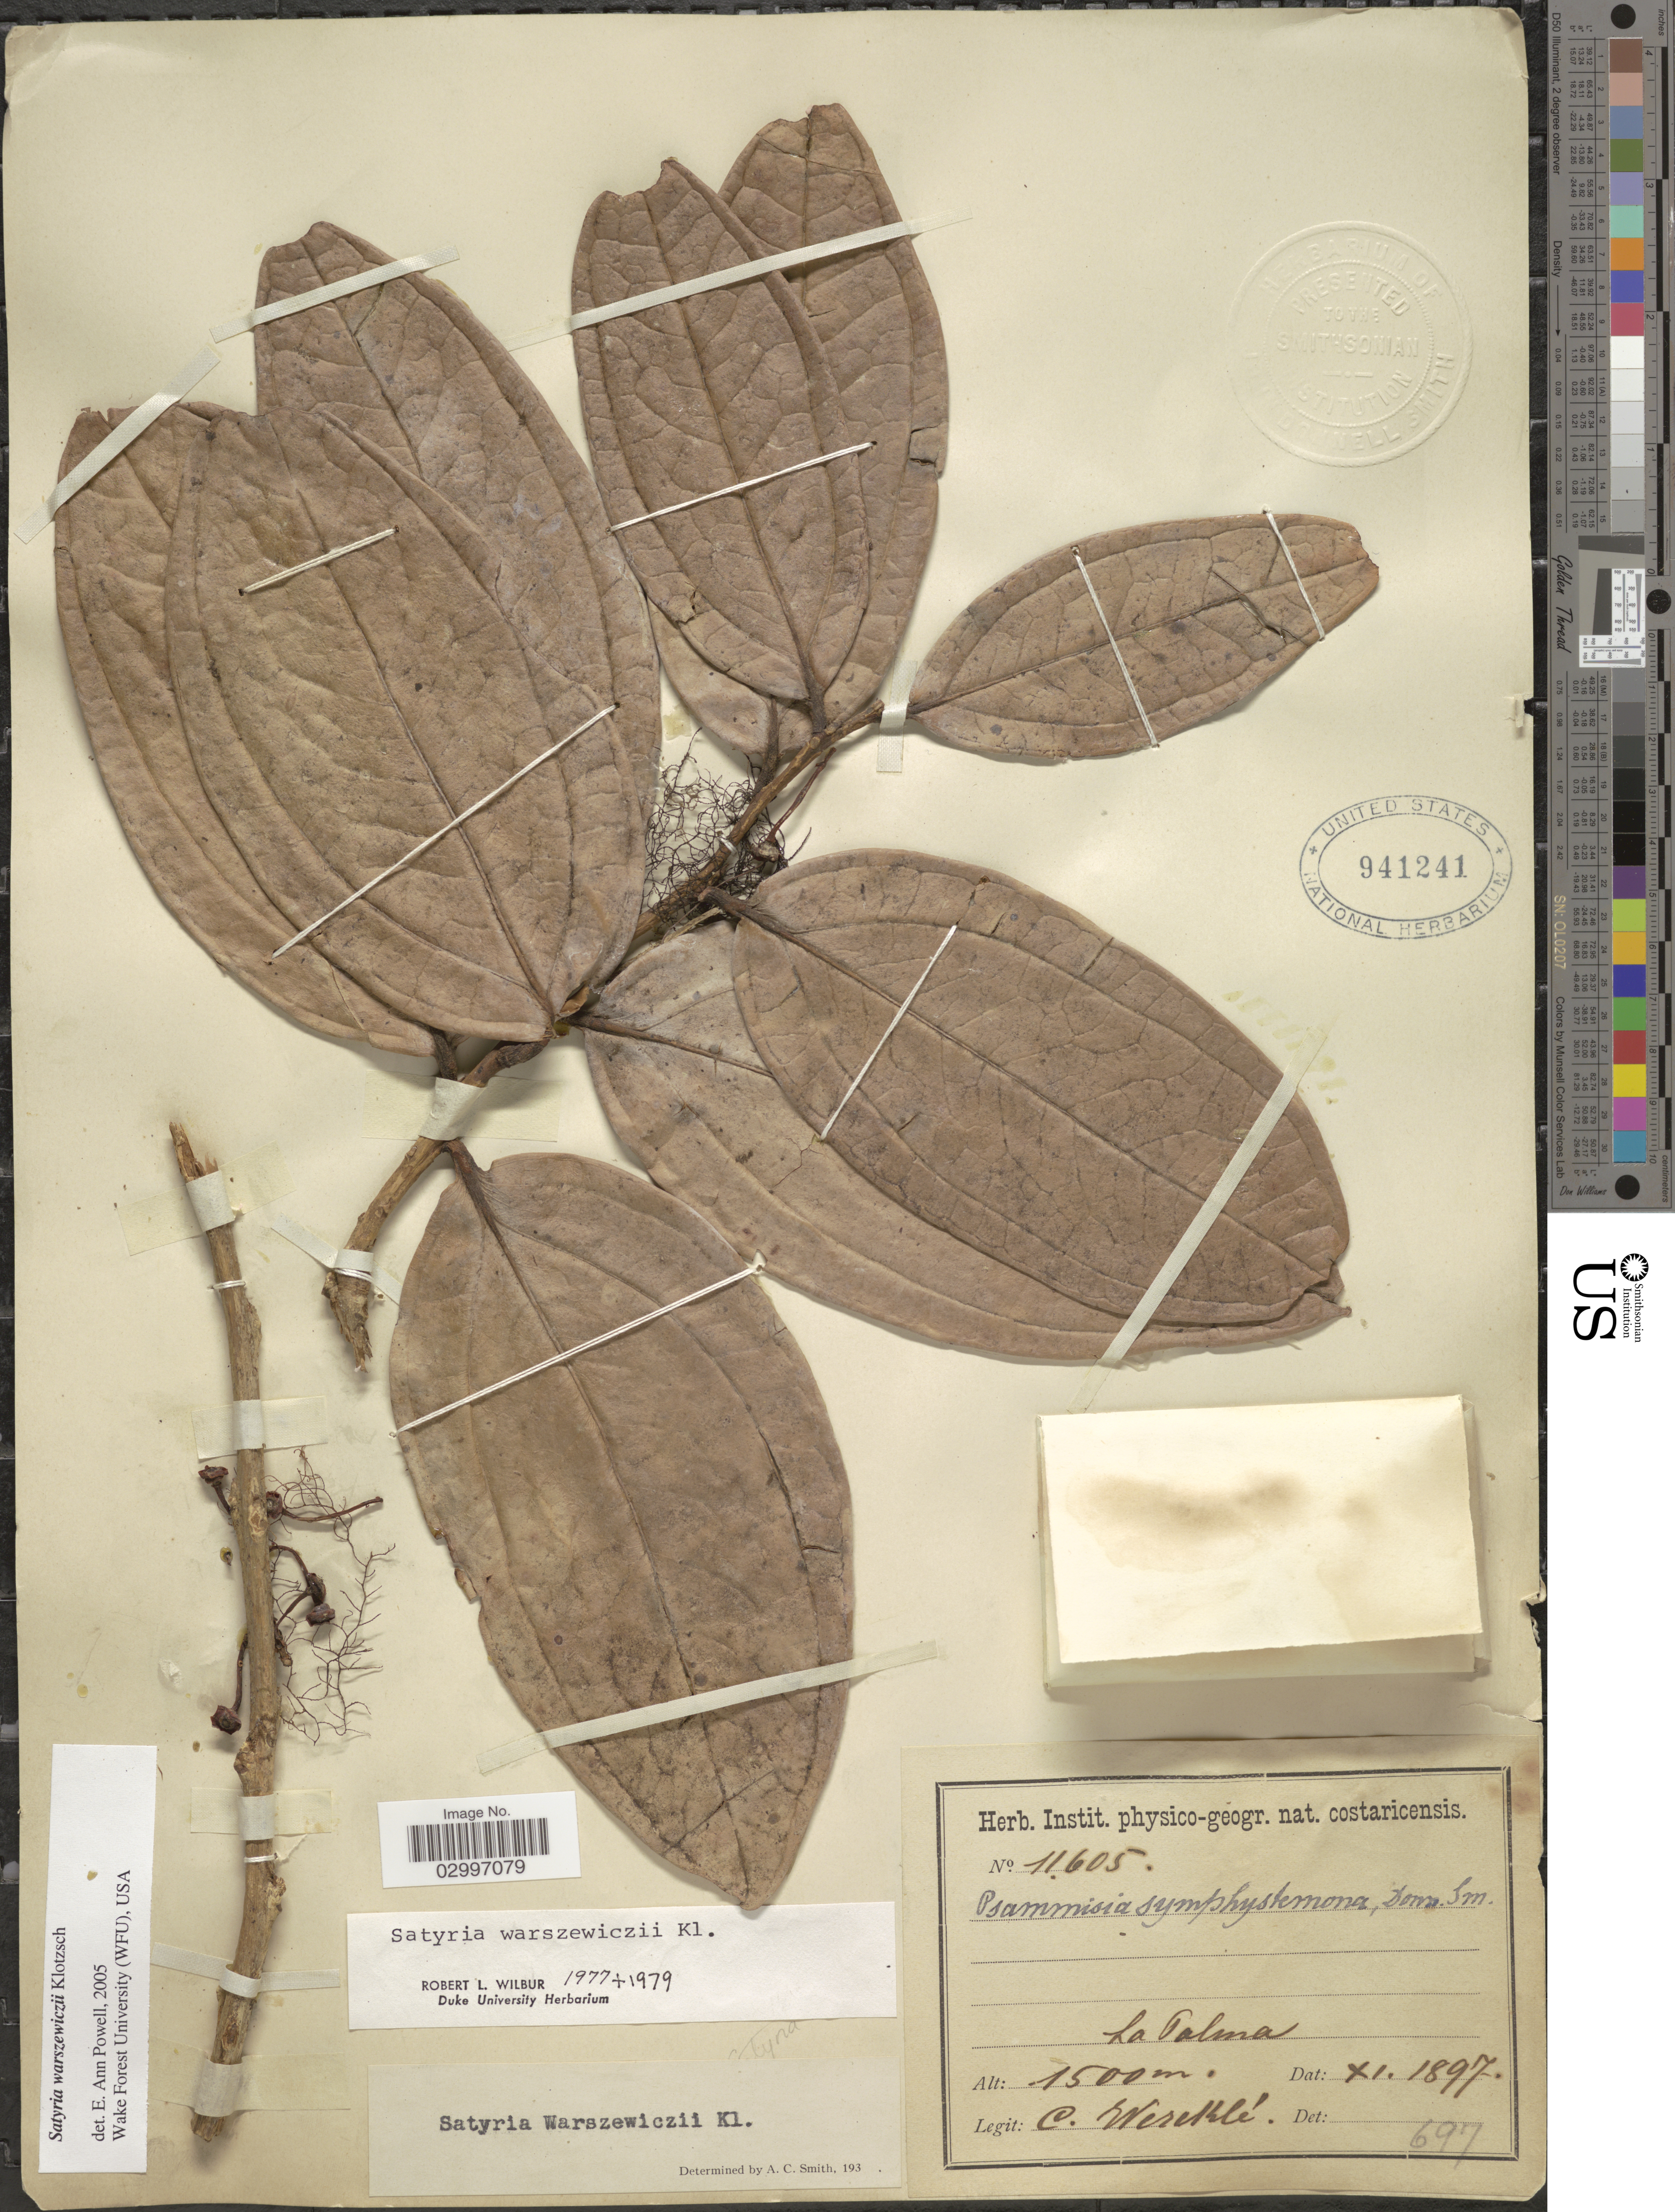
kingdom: Plantae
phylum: Tracheophyta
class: Magnoliopsida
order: Ericales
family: Ericaceae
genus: Satyria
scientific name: Satyria warszewiczii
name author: Klotzsch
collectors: C. Wercklé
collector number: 697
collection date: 1897-11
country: Costa Rica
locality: La Palma.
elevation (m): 1500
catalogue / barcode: US 941241